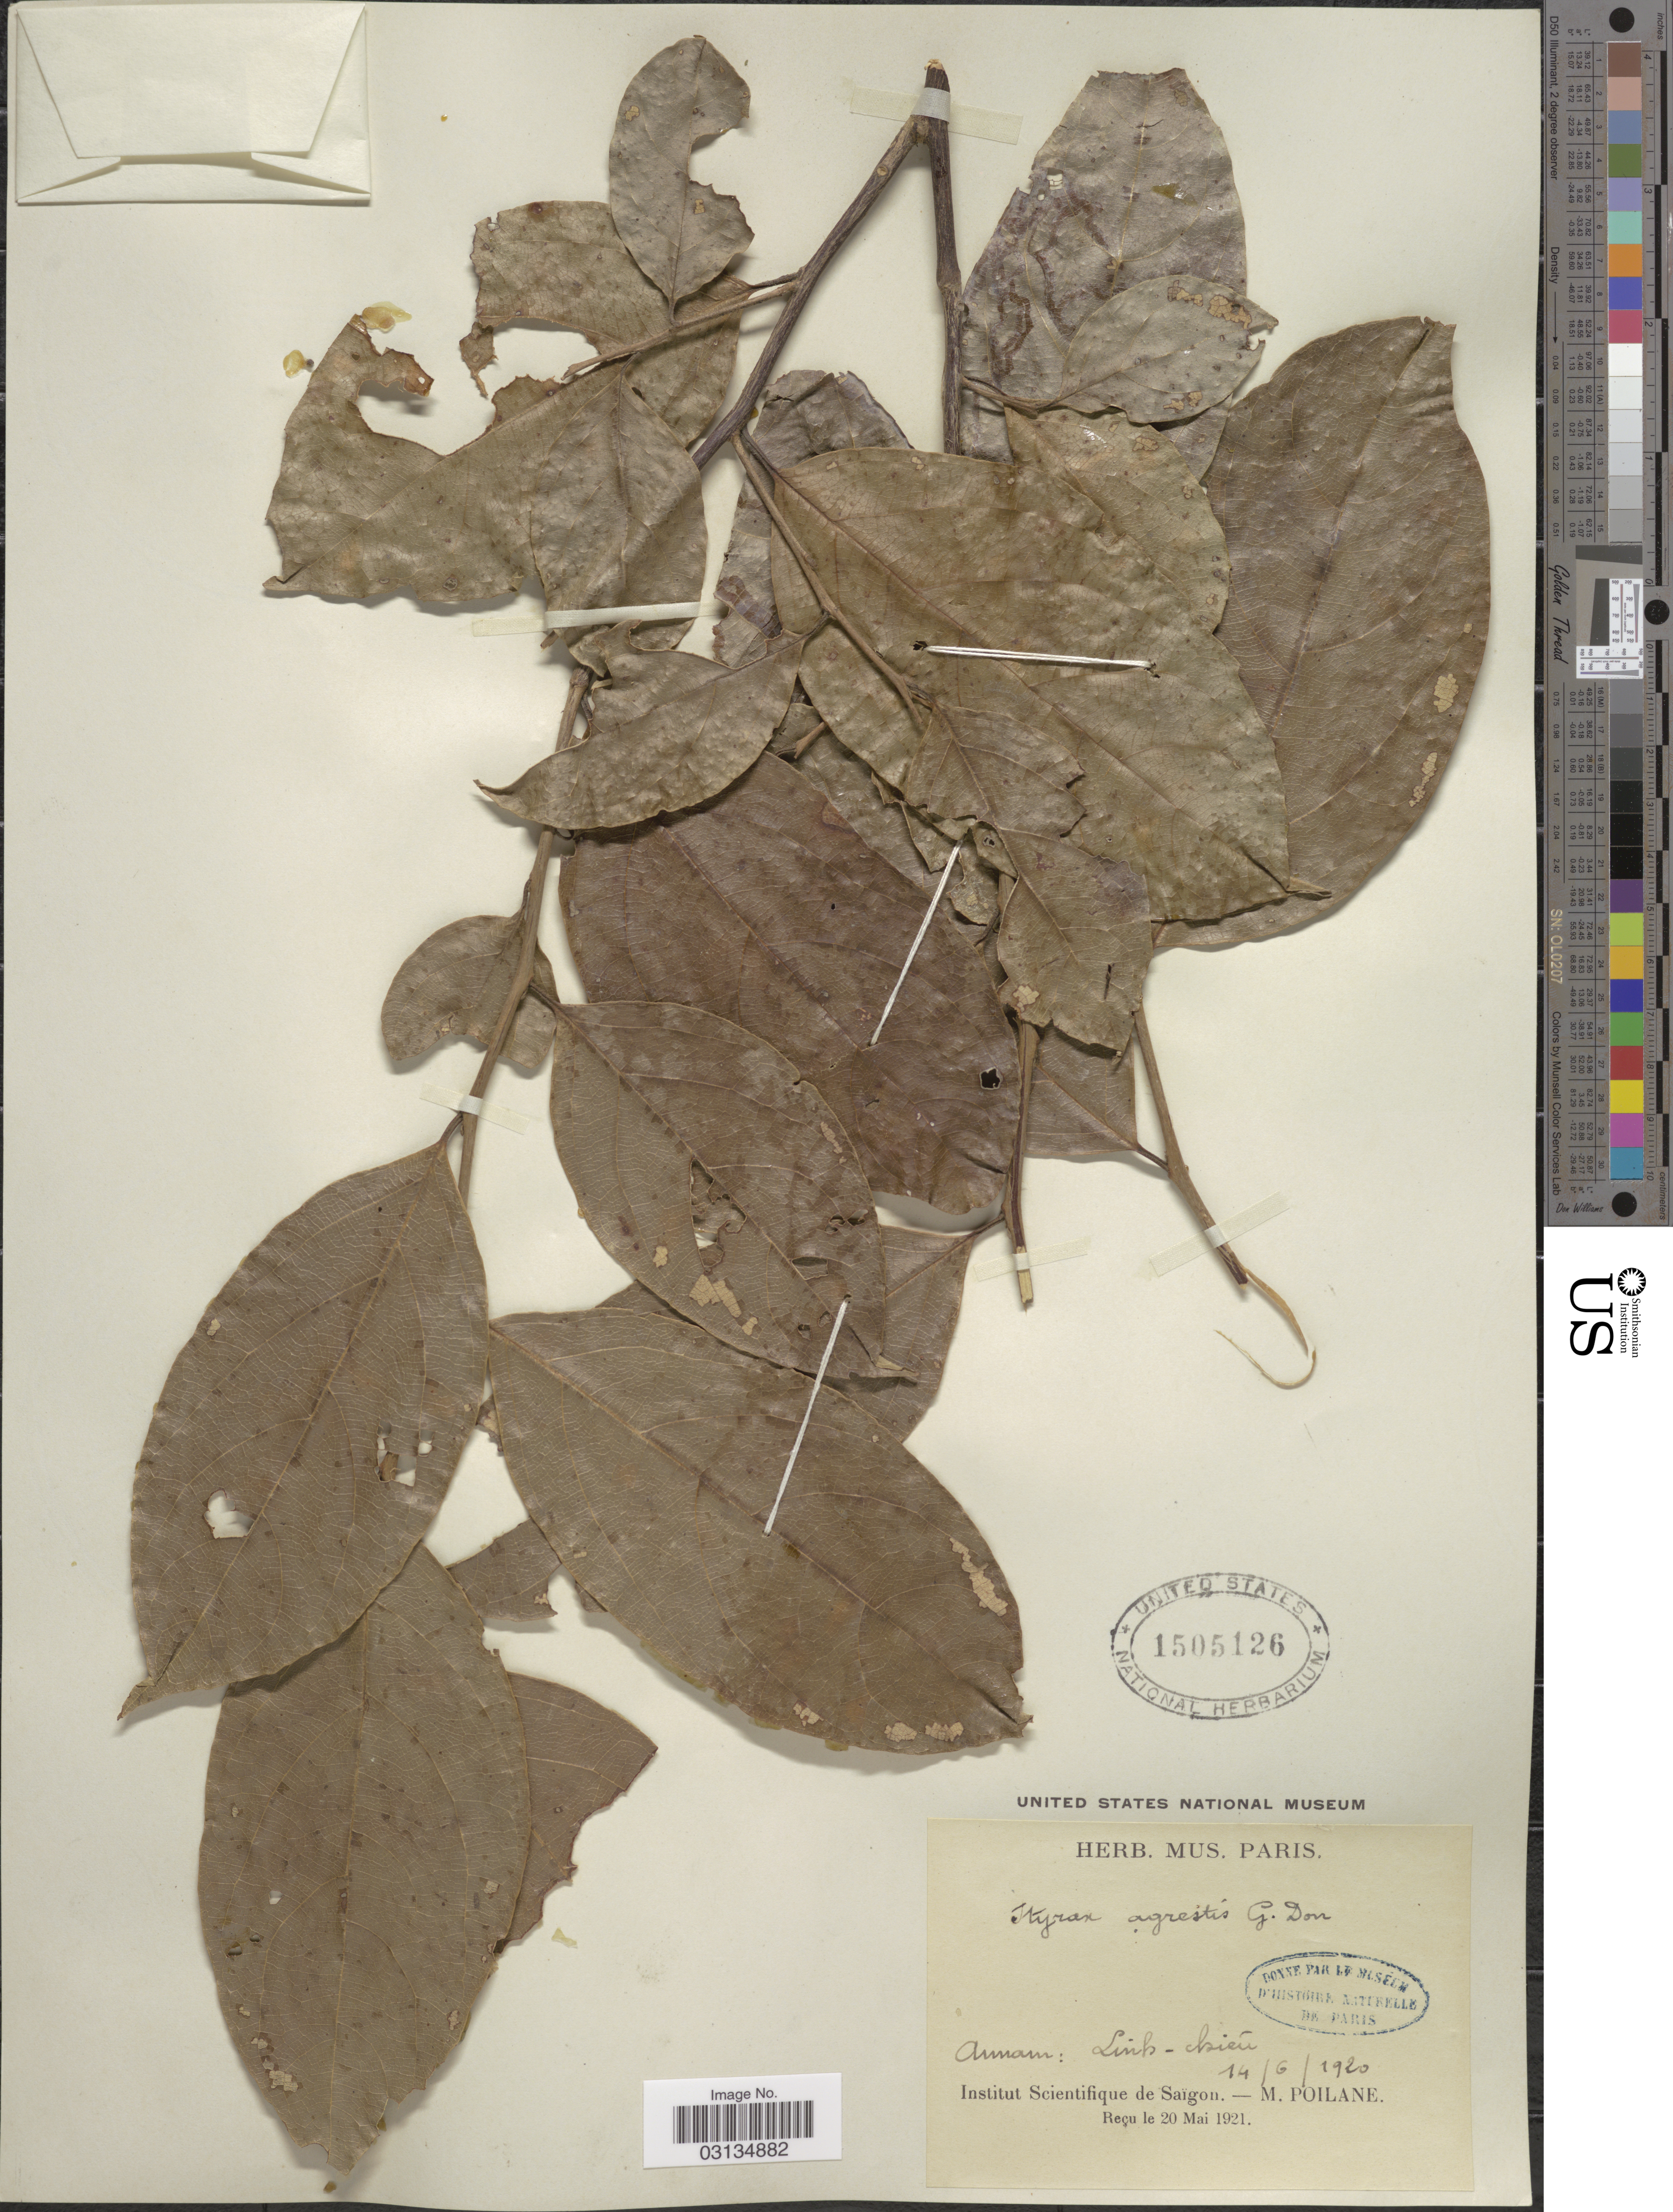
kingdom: Plantae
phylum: Tracheophyta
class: Magnoliopsida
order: Ericales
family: Styracaceae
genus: Styrax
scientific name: Styrax agrestis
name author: (Lour.) G. Don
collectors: M. Poilane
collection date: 1920-06-14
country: Vietnam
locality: Annam: Link-hién [interpreted].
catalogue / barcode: US 1505126